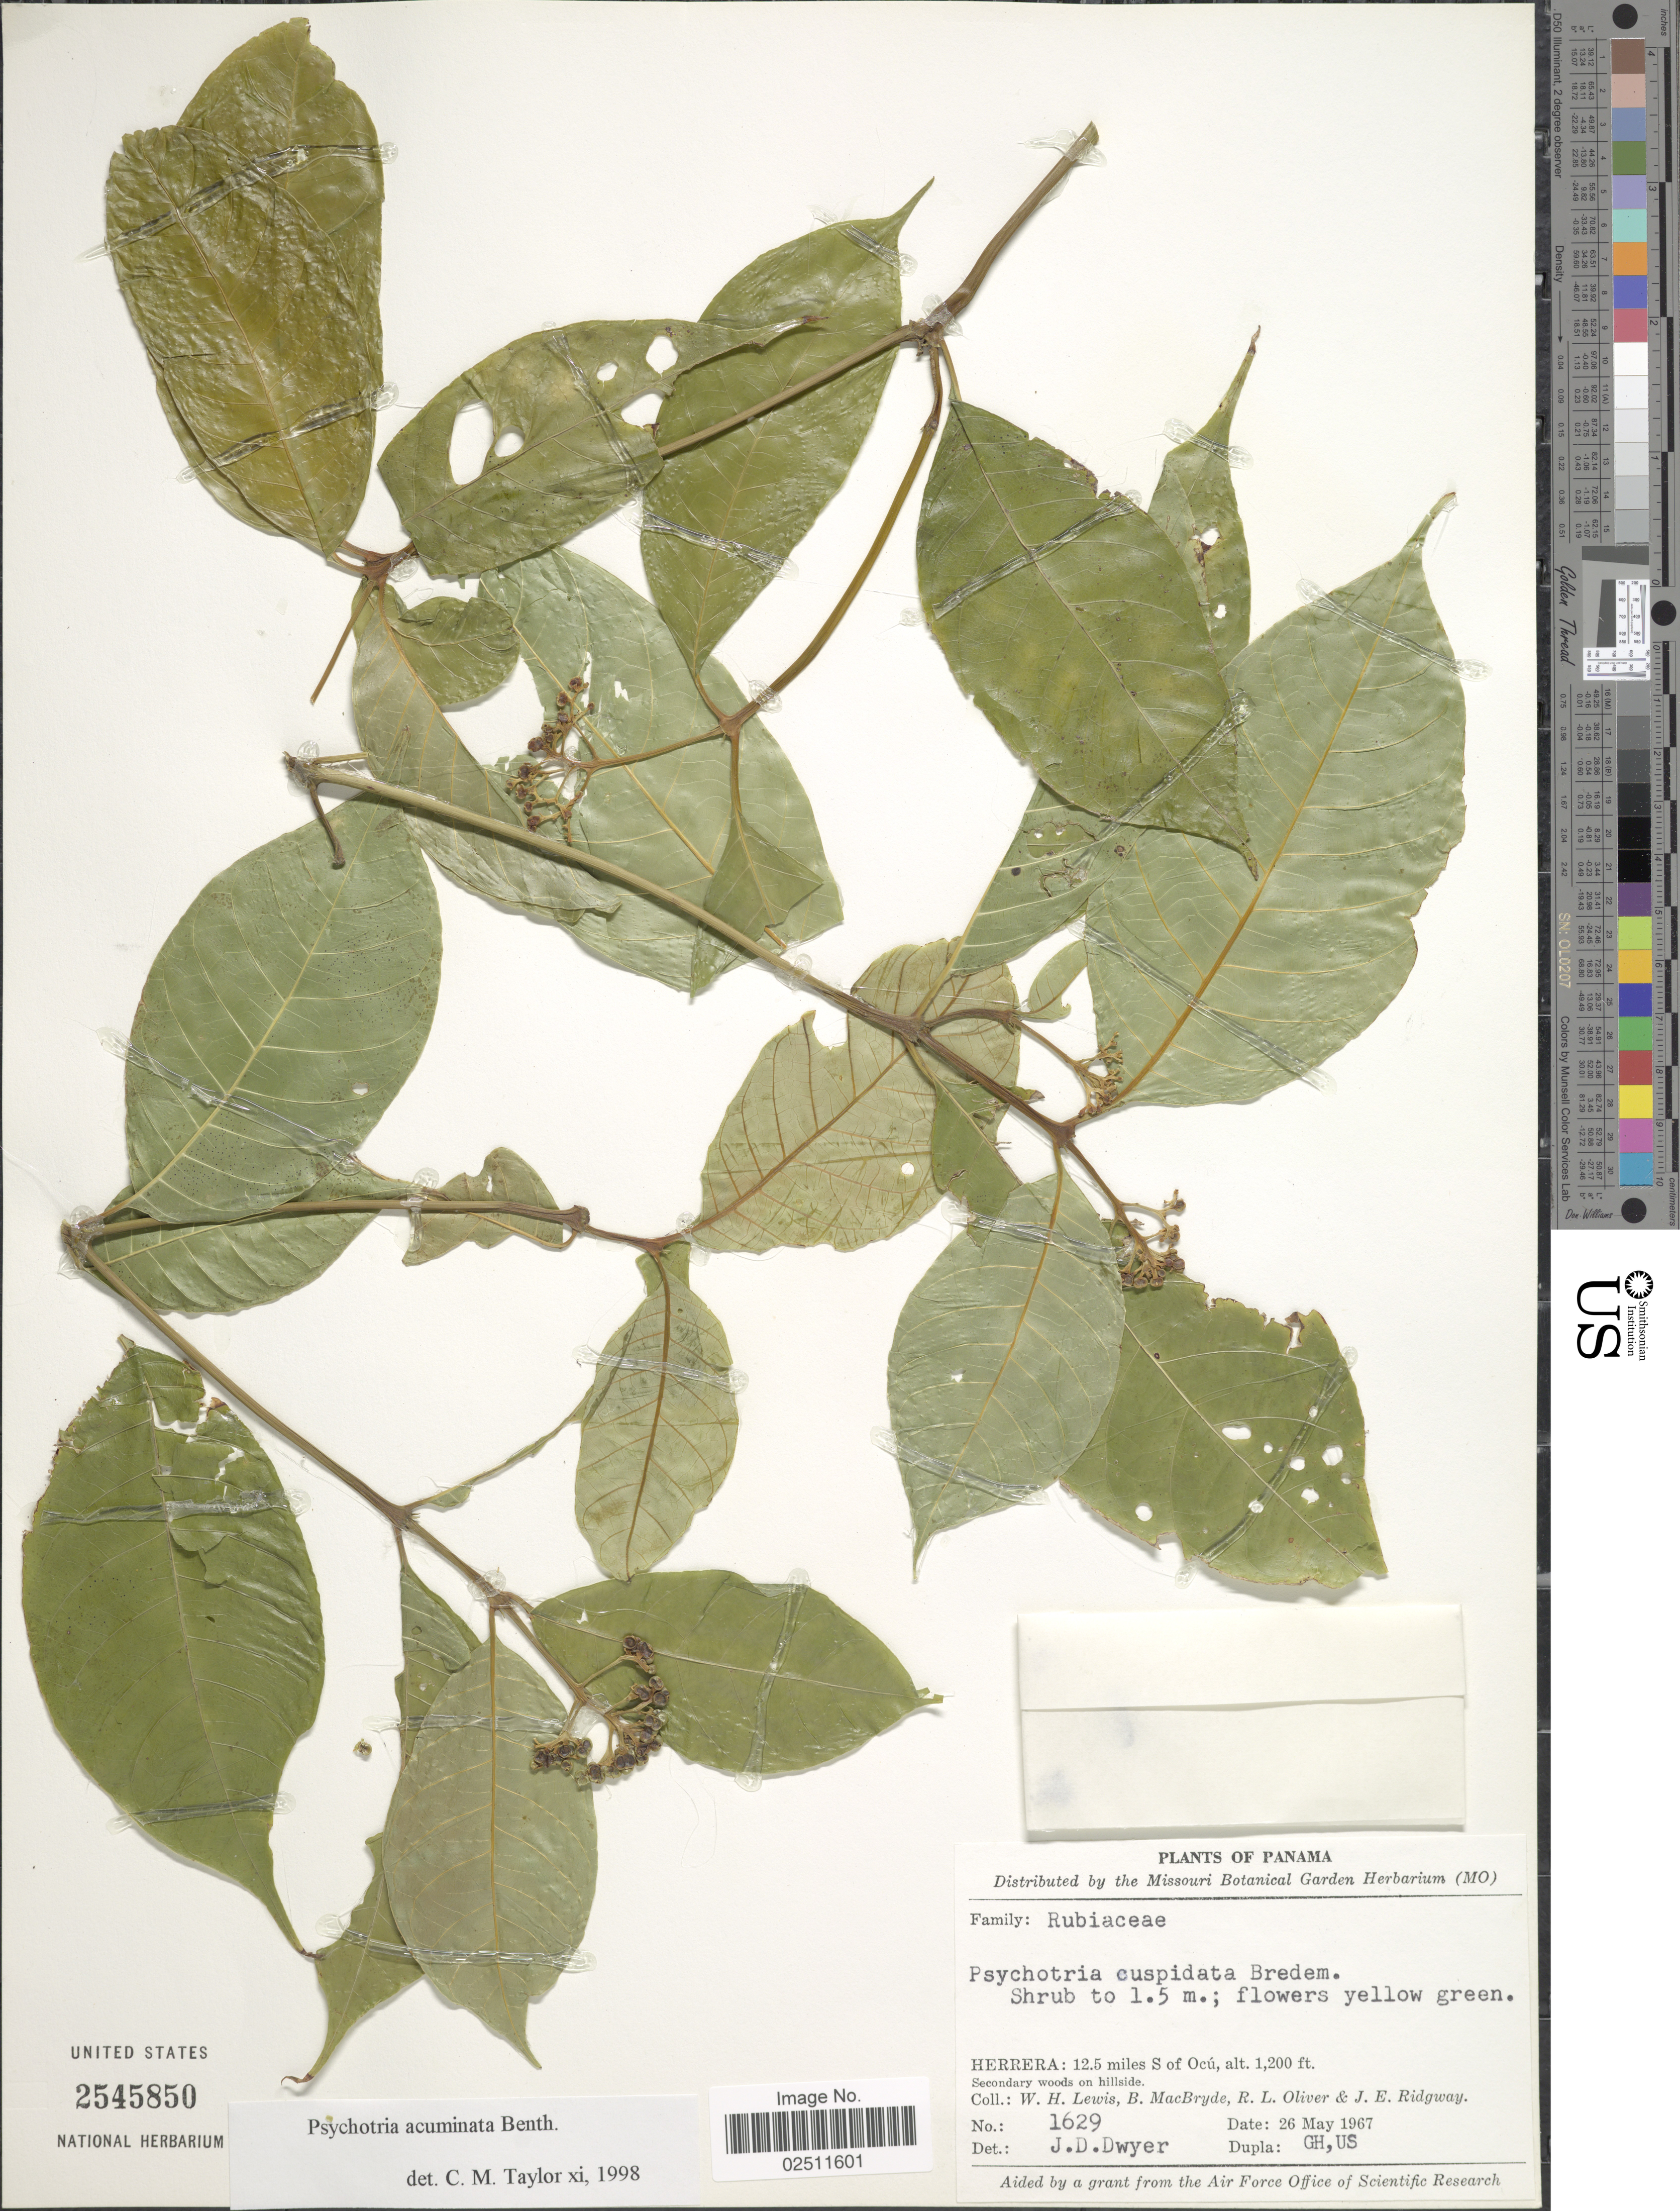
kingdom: Plantae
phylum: Tracheophyta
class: Magnoliopsida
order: Gentianales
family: Rubiaceae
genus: Psychotria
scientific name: Psychotria acuminata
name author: Benth.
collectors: W. H. Lewis, B. MacBryde, R. Oliver & J. Ridgway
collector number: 1629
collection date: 1967-05-26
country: Panama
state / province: Herrera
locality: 12.5 miles S of Ocú.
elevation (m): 366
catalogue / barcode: US 2545850